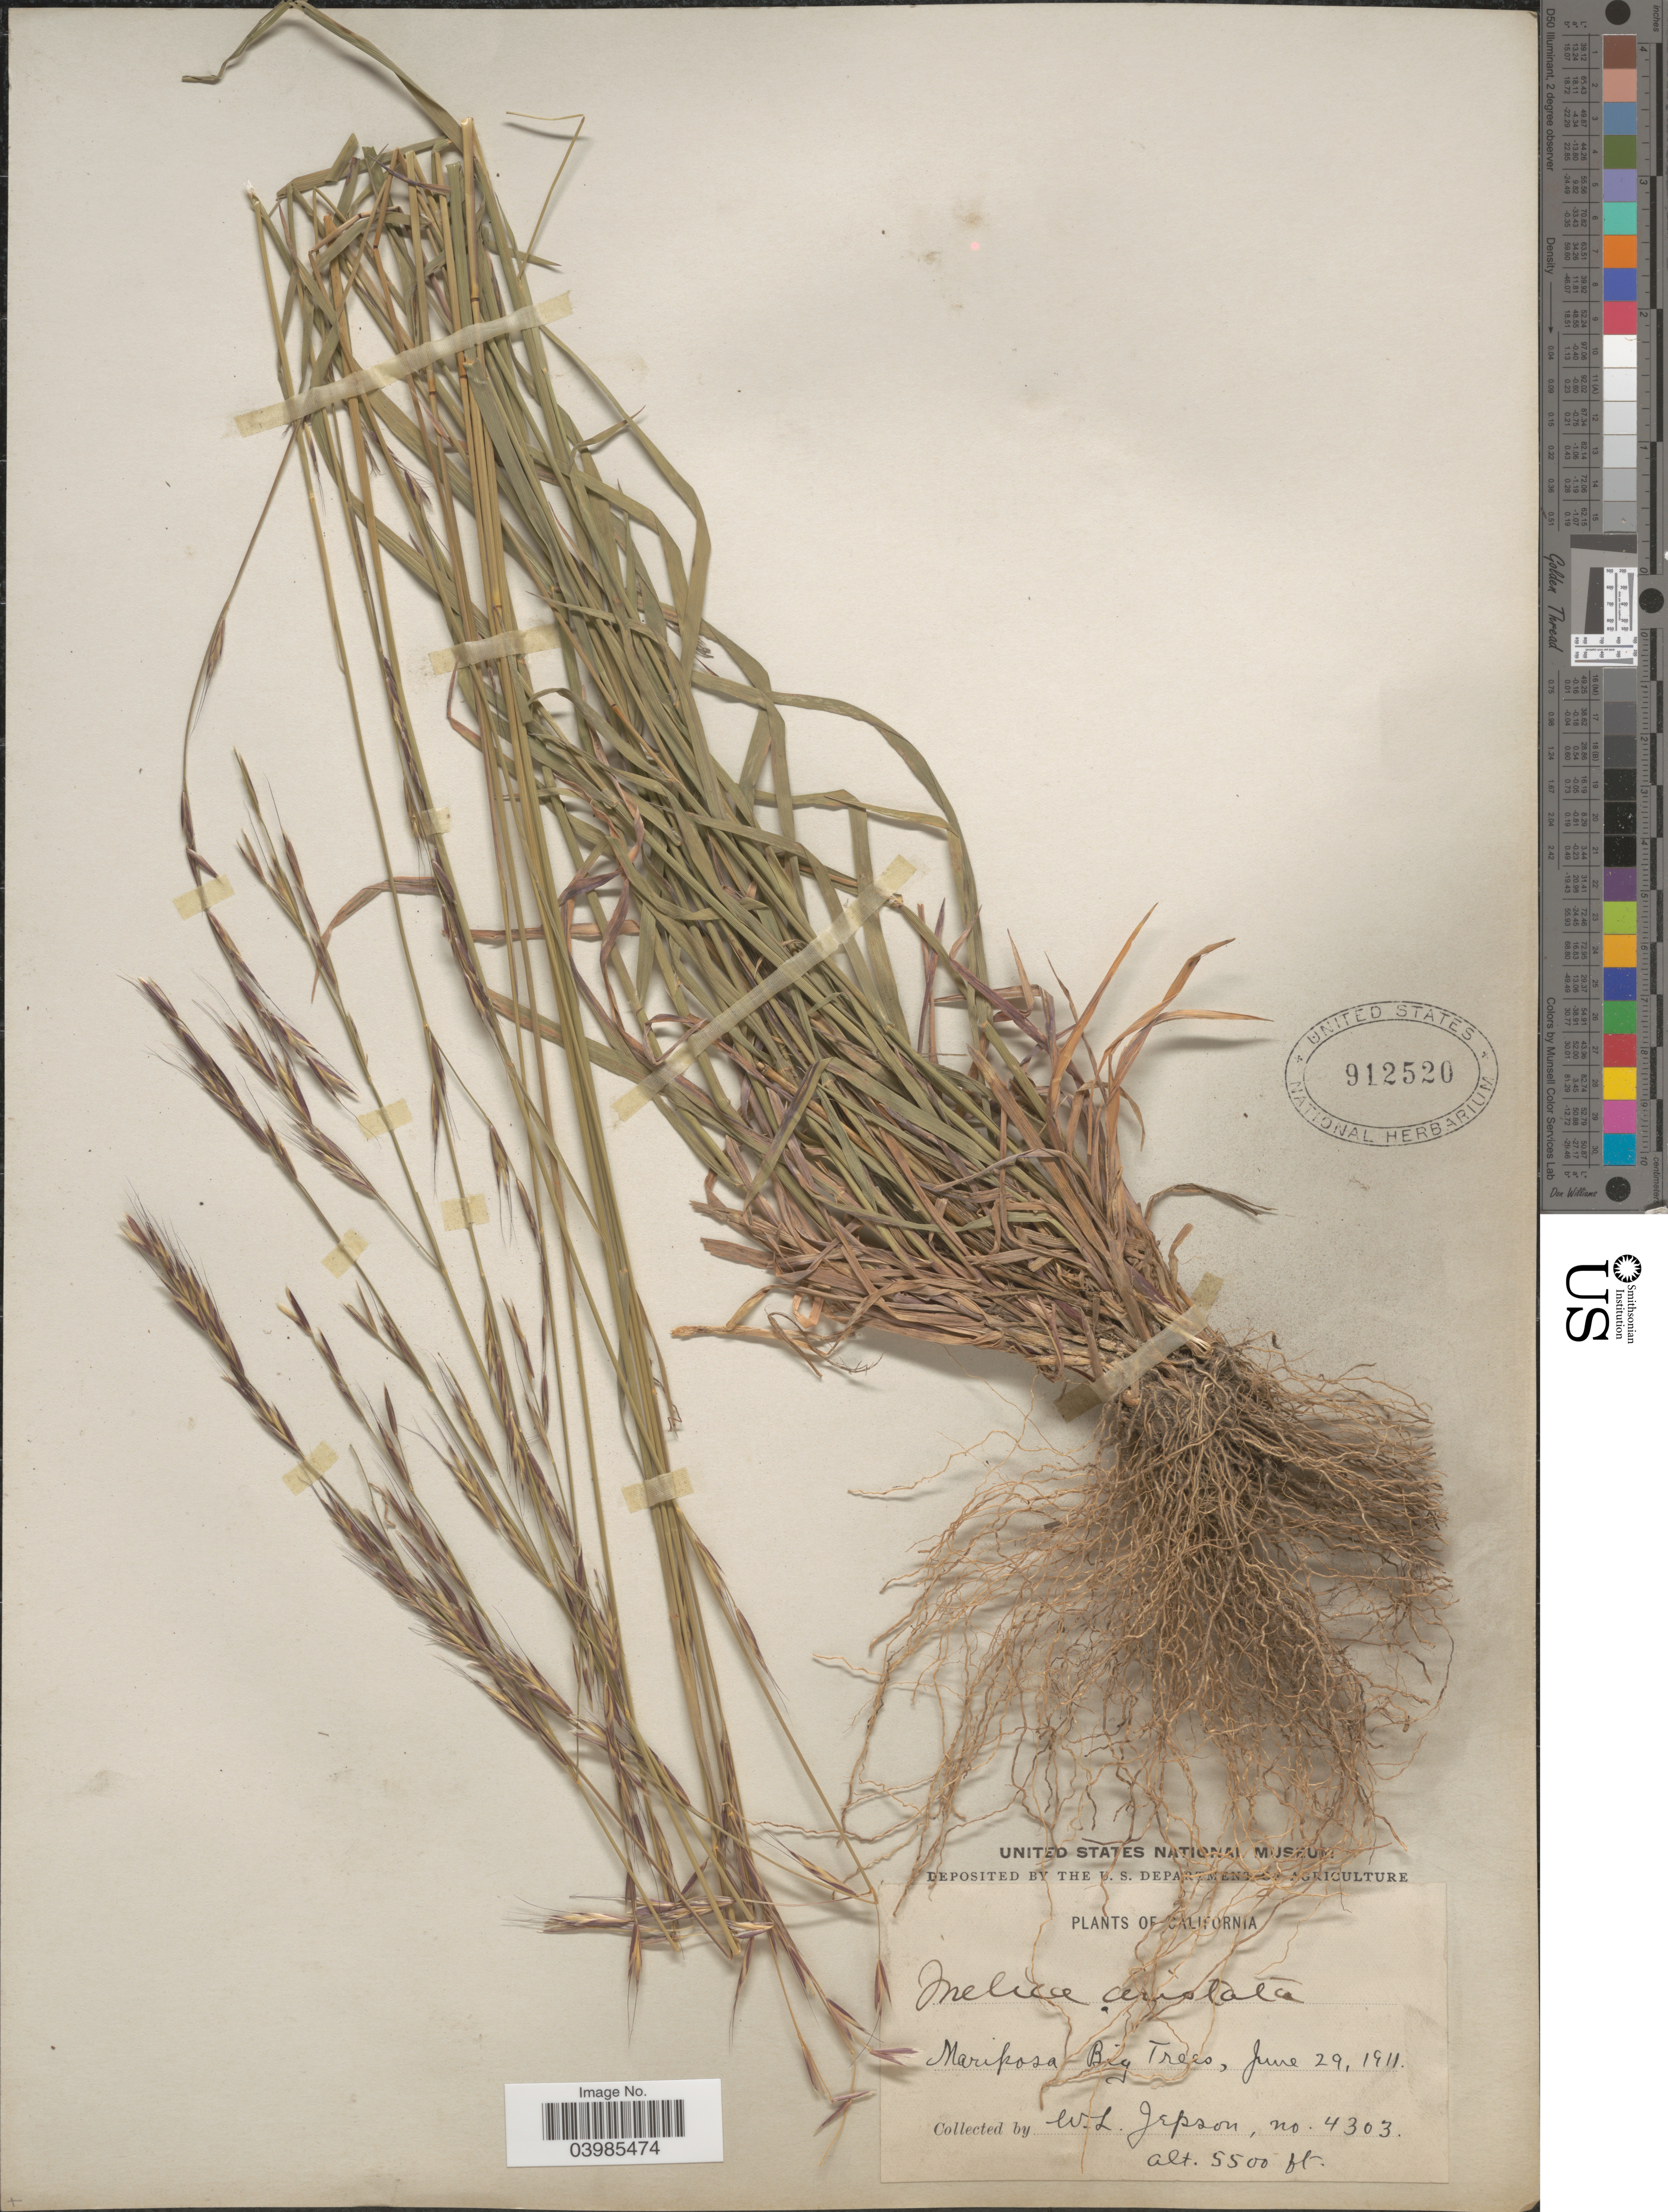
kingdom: Plantae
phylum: Tracheophyta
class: Liliopsida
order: Poales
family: Poaceae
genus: Melica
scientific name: Melica aristata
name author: Thurb. ex Bol.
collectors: W. L. Jepson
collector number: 4303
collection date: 1911-06-29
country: United States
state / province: California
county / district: Mariposa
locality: Mariposa Big Trees.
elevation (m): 1676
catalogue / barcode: US 912520